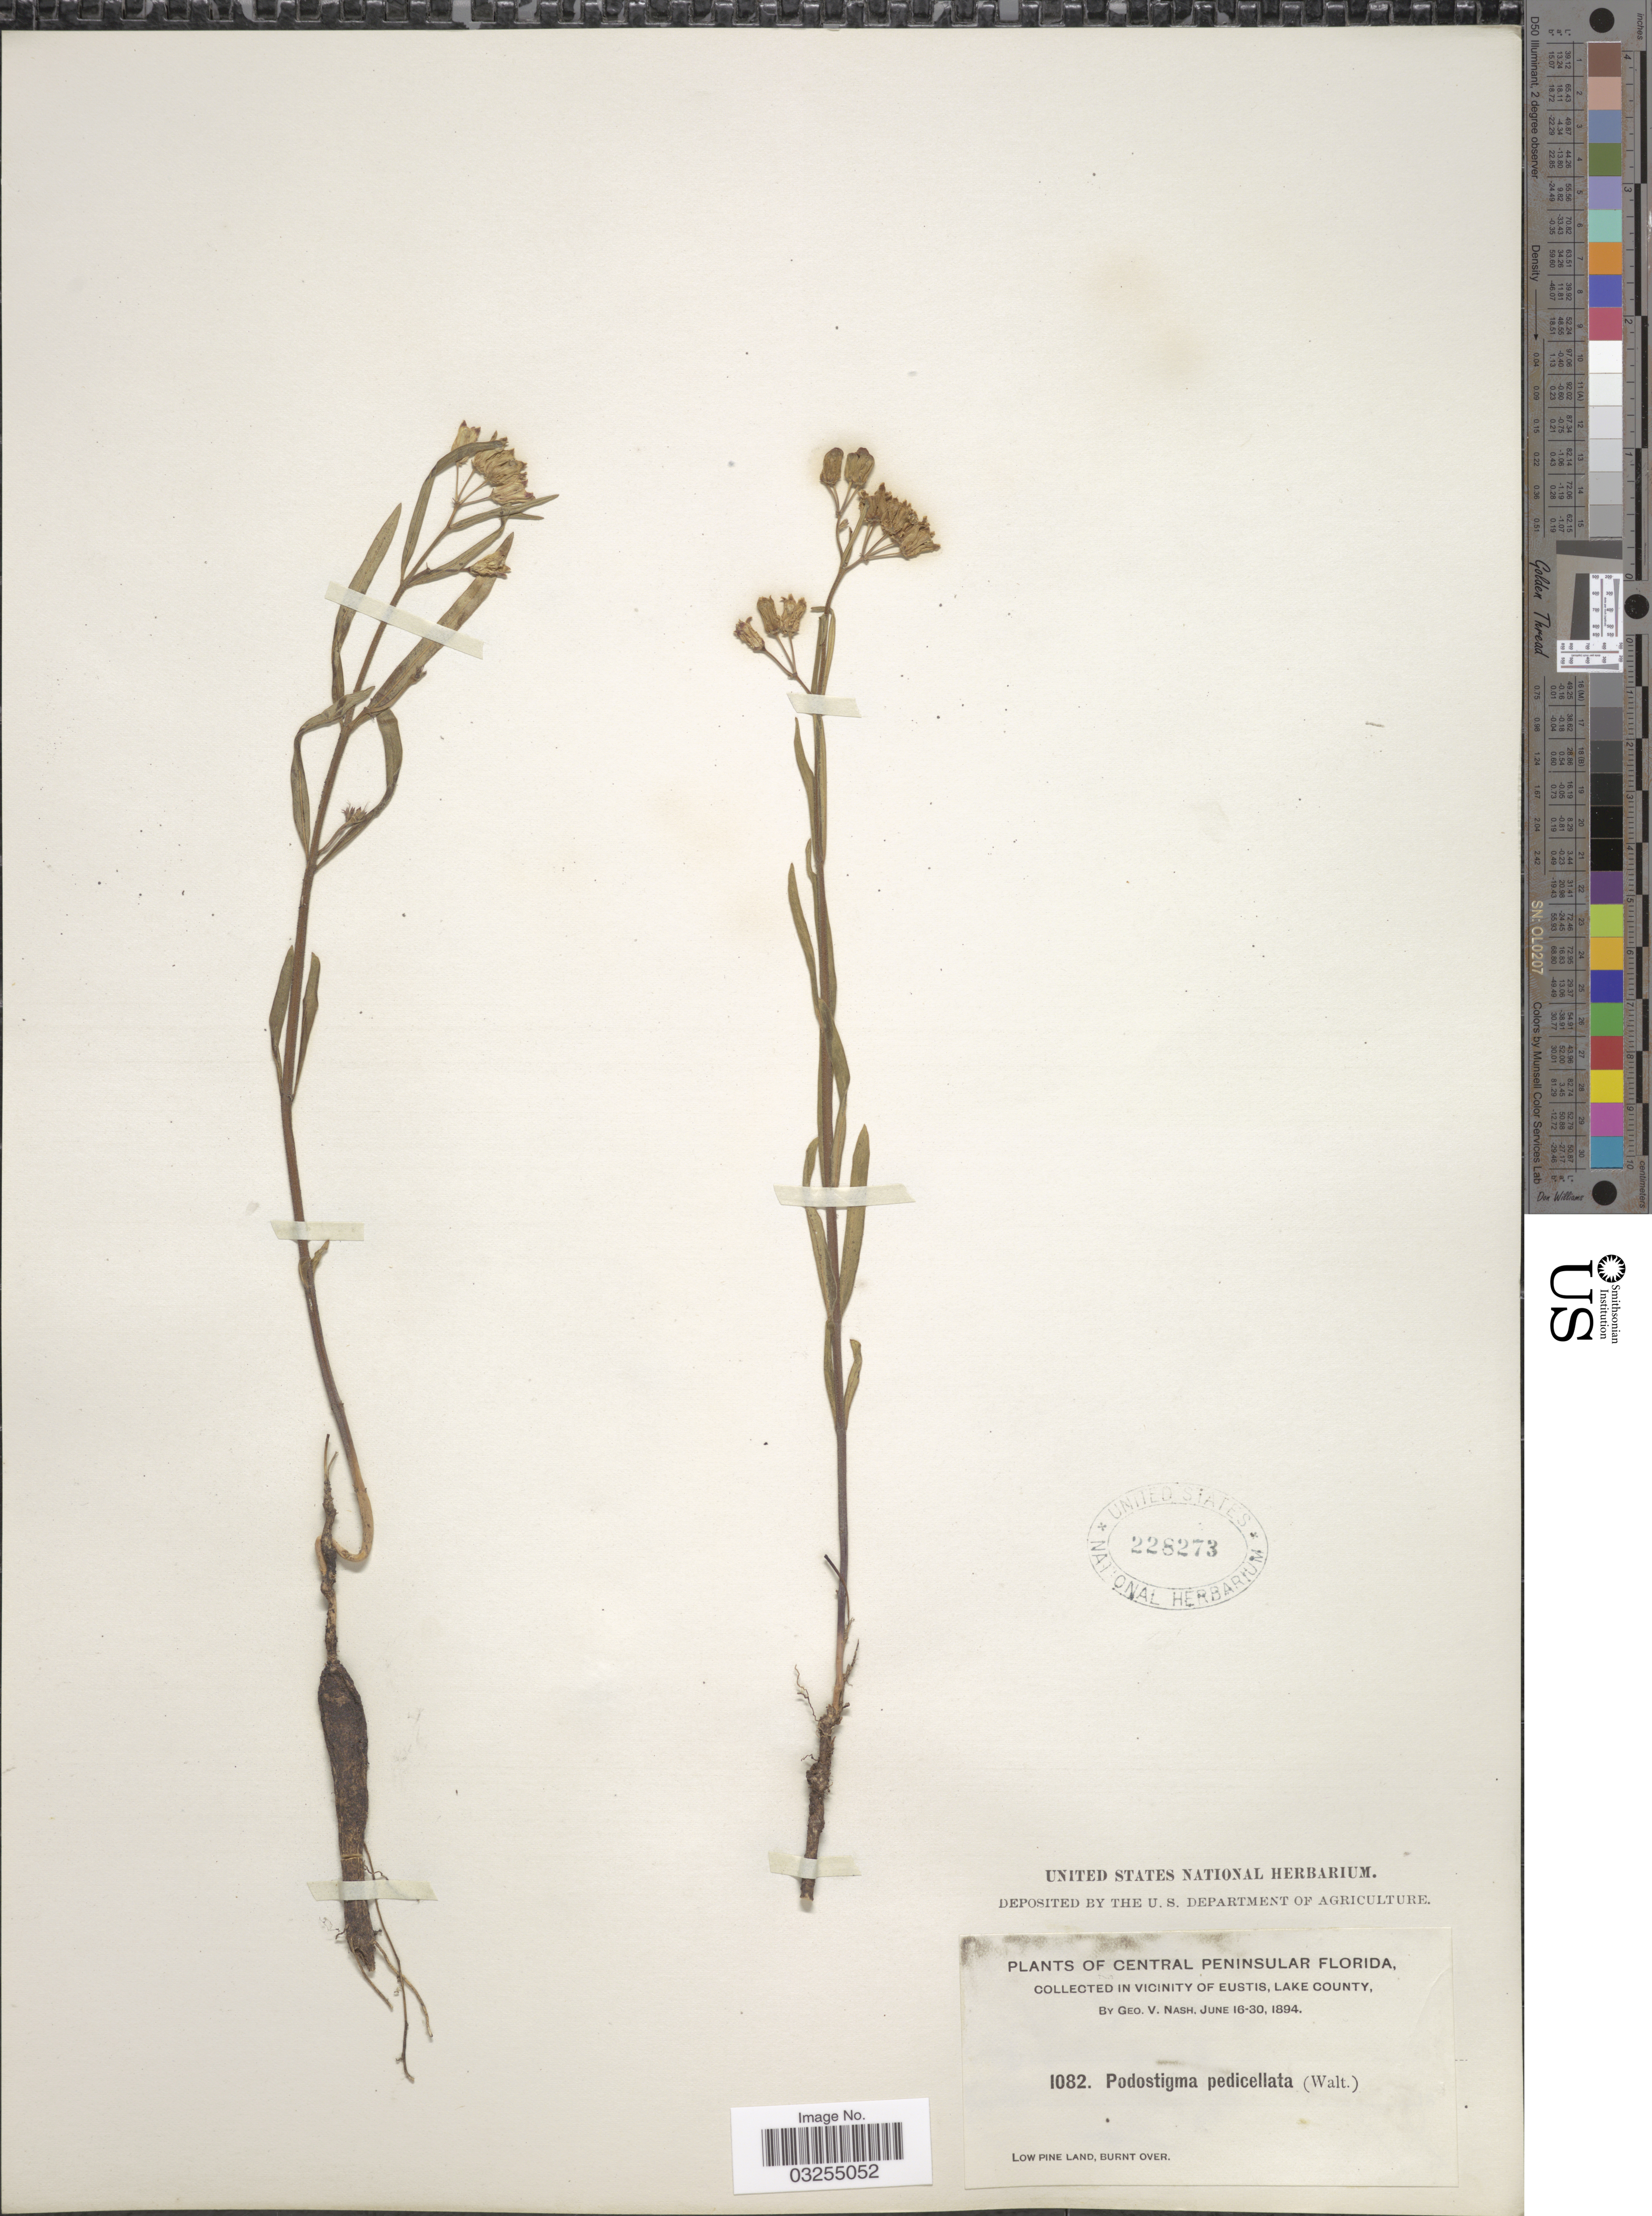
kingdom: Plantae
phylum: Tracheophyta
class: Magnoliopsida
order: Gentianales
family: Apocynaceae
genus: Asclepias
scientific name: Asclepias pedicellata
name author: Walter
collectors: G. V. Nash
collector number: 1082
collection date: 1894-06-16/1894-06-30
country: United States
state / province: Florida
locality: Central Peninsular Florida. In Vicinity of Eustis, Lake County.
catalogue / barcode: US 228273